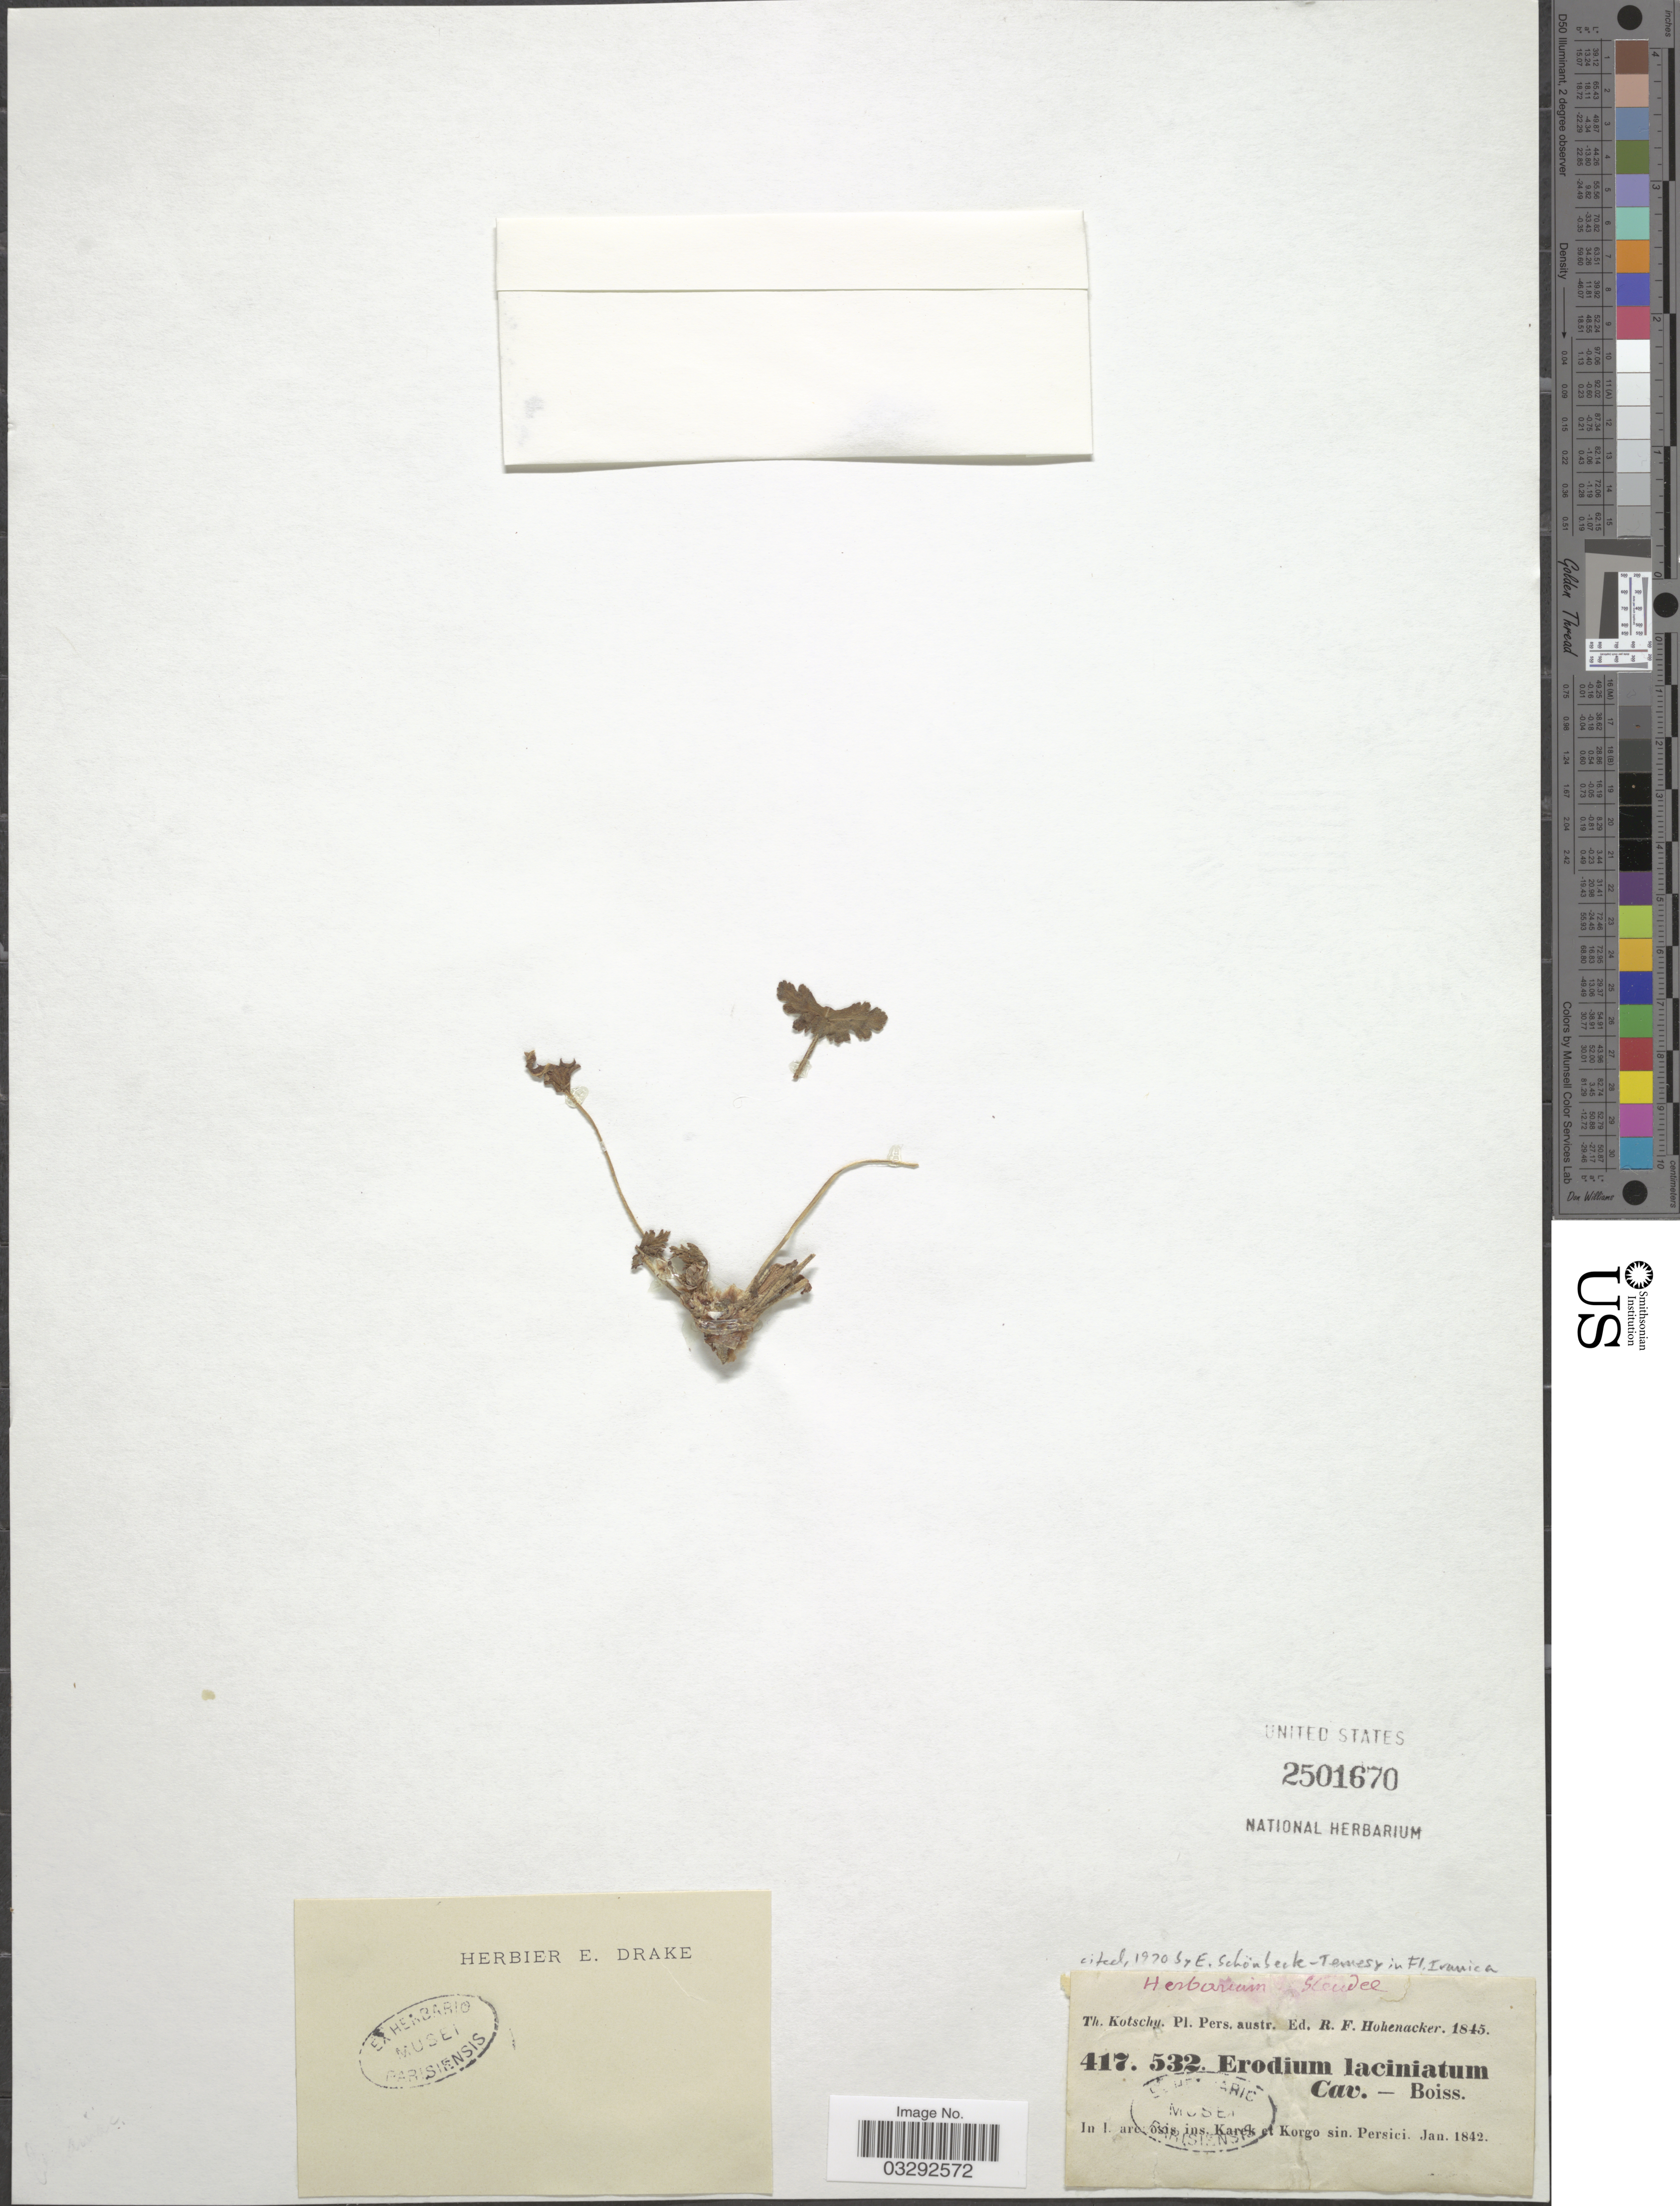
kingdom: Plantae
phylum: Tracheophyta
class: Magnoliopsida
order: Geraniales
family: Geraniaceae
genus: Erodium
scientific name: Erodium laciniatum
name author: (Cav.) Willd.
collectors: K. G. Kotschy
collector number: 417/532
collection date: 1842-01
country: Iran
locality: In l. arenosis ins. Karek et Korgo sin. Persici.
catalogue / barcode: US 2501670